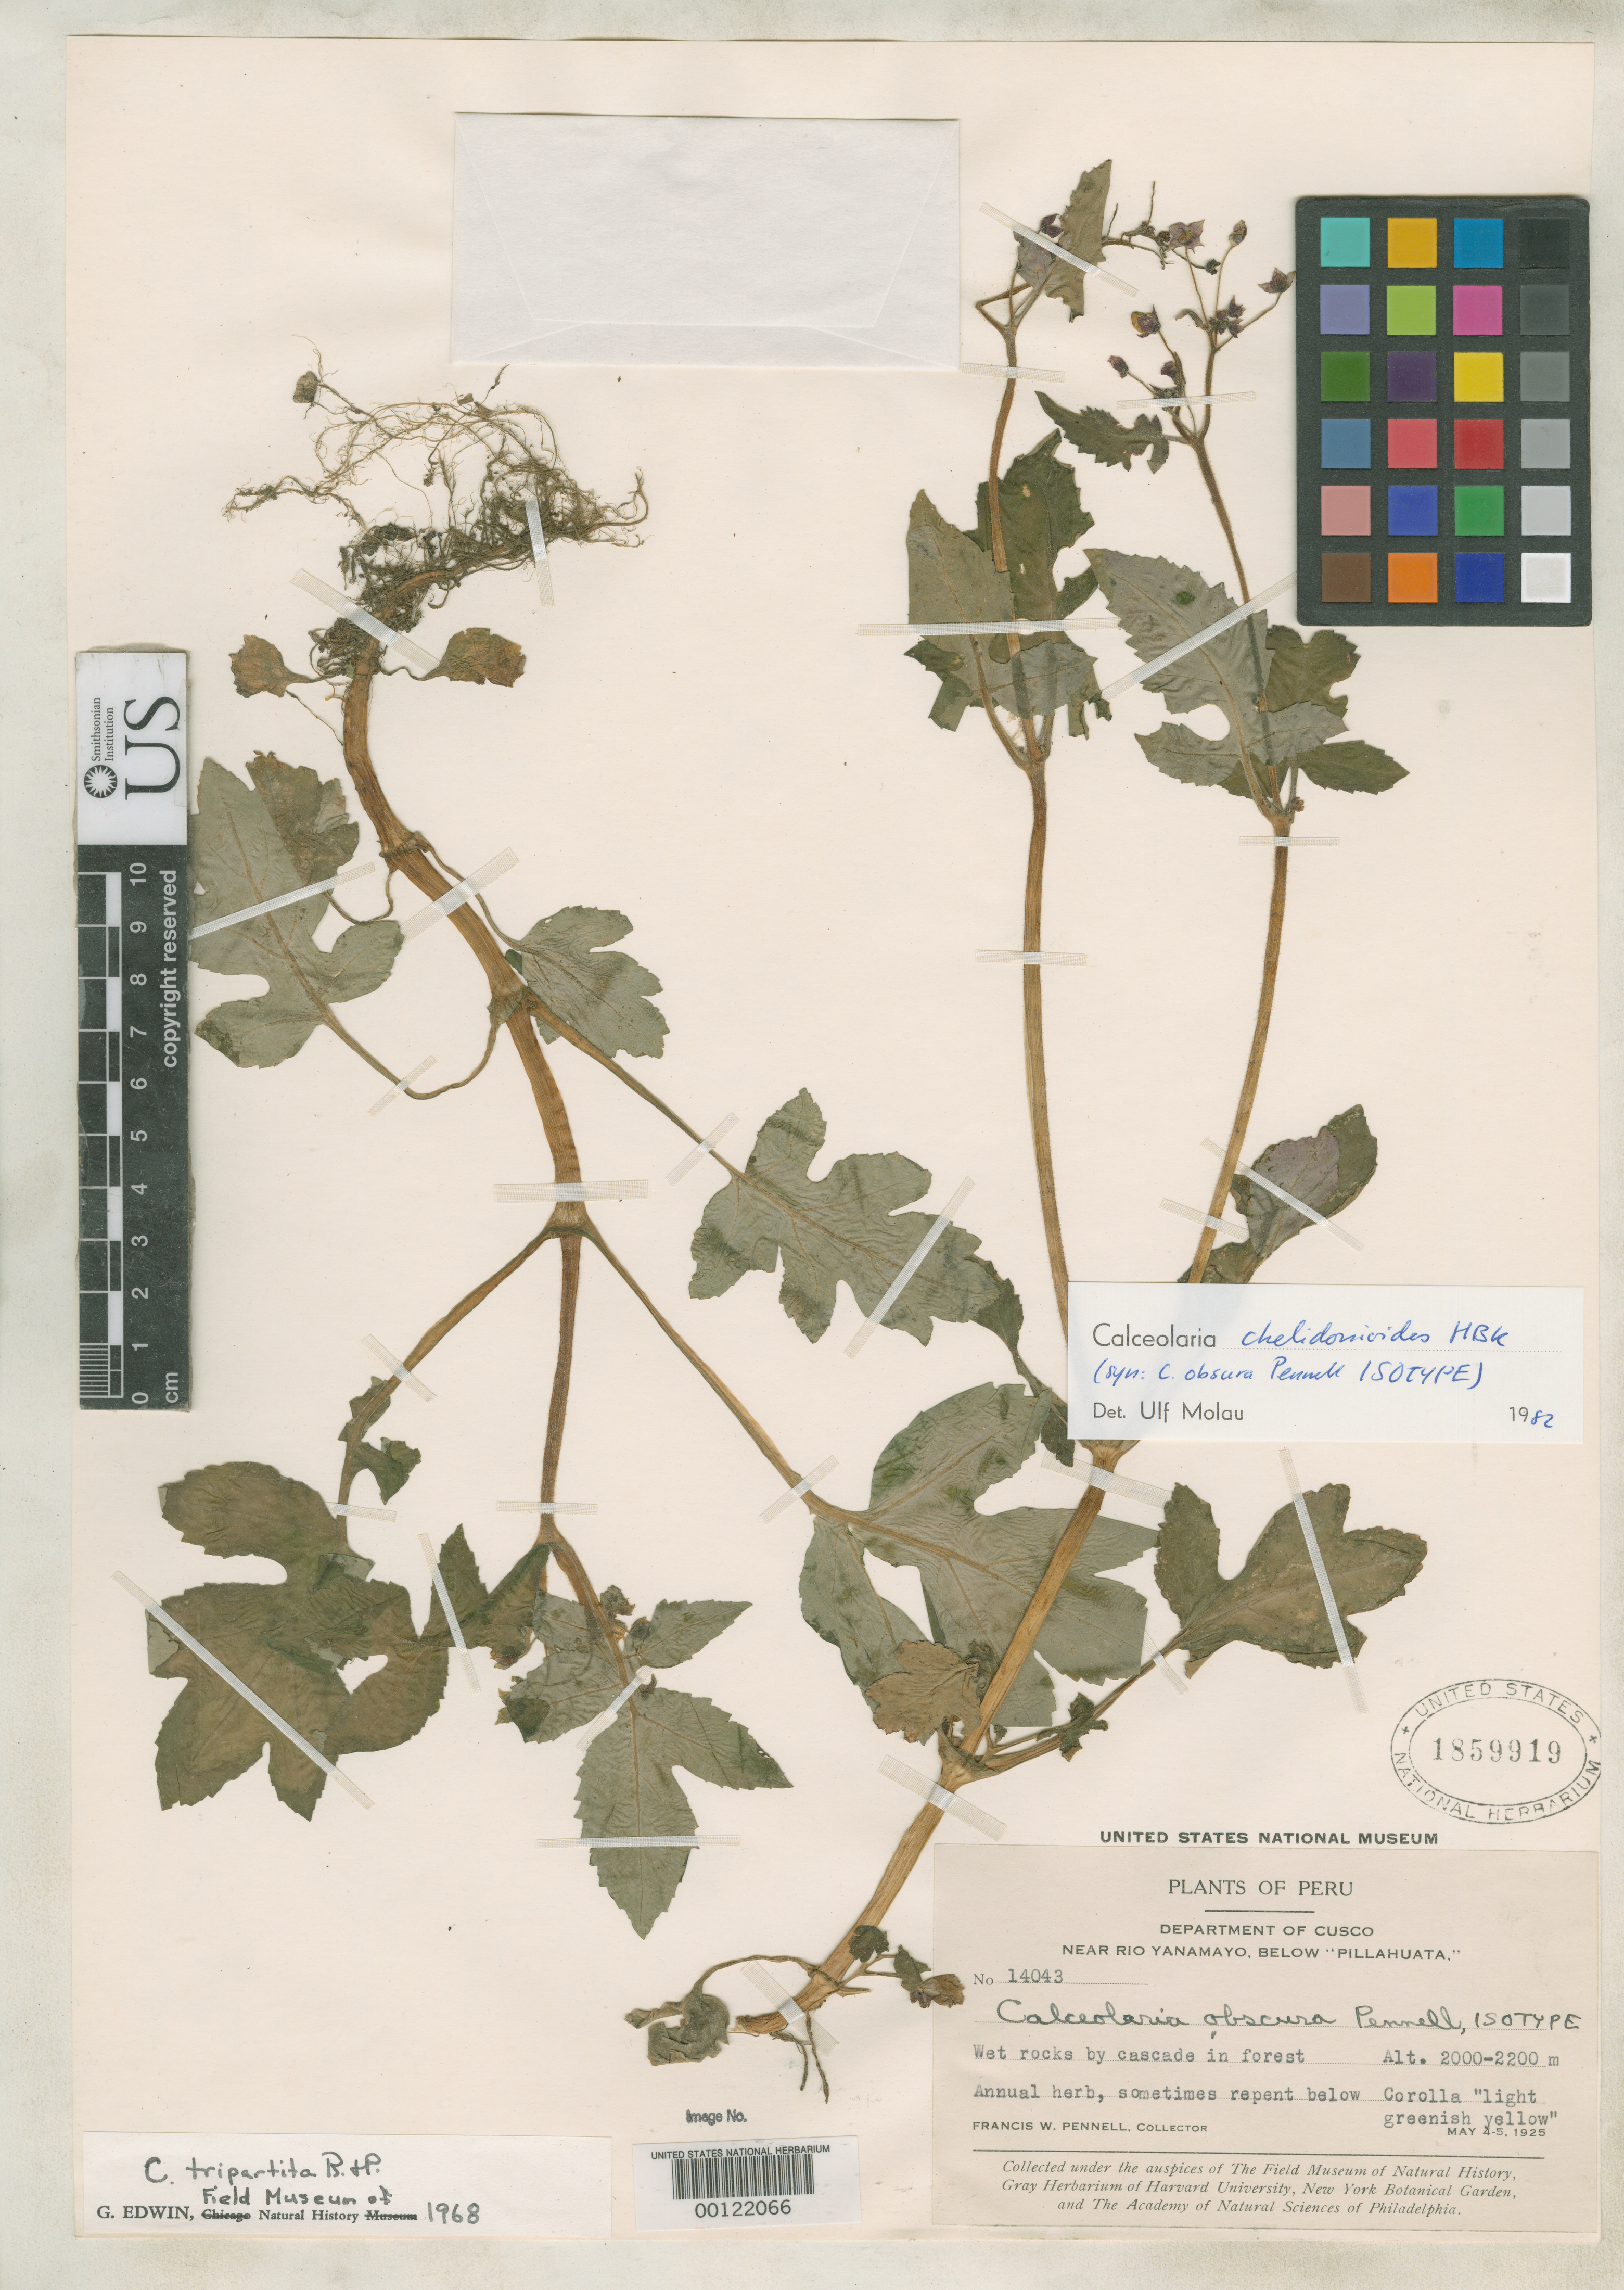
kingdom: Plantae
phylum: Tracheophyta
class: Magnoliopsida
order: Lamiales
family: Calceolariaceae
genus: Calceolaria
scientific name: Calceolaria obscura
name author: Pennell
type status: Isotype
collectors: F. W. Pennell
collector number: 14043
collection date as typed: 05 May 1925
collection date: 1925-05-05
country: Peru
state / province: Cusco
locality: Río Paucartambo, Yanamayo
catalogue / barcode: US 1859919